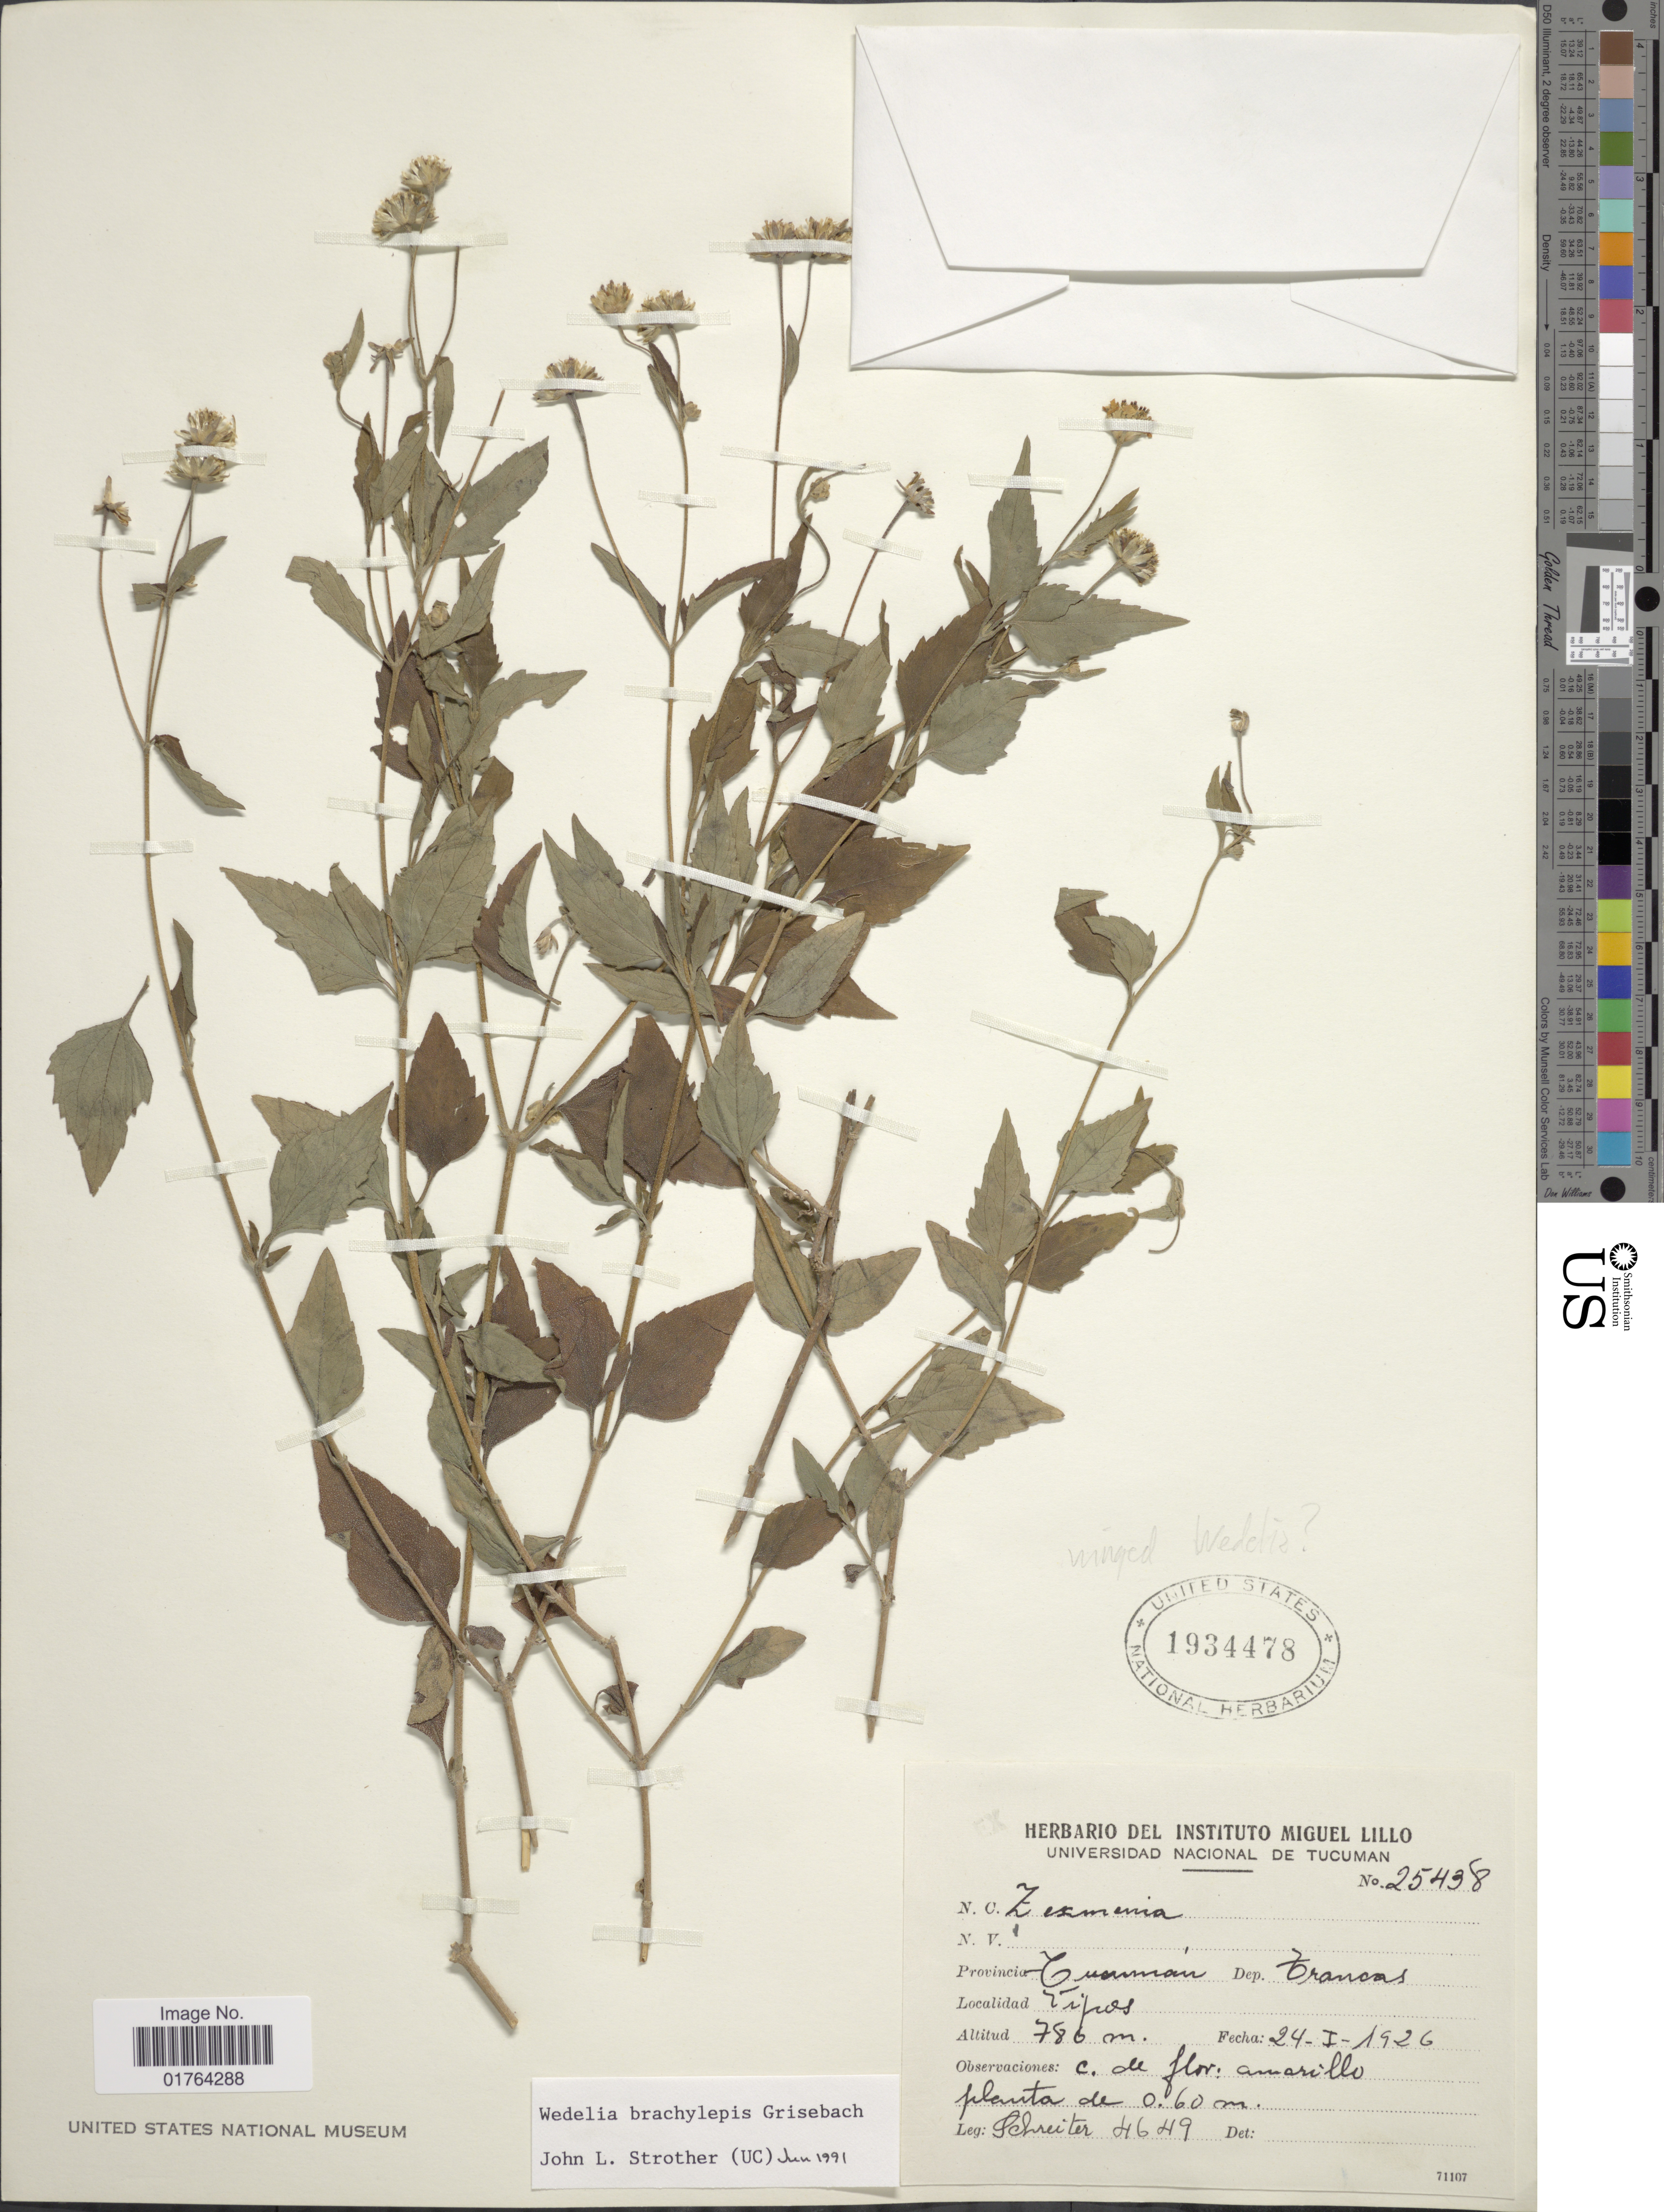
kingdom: Plantae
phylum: Tracheophyta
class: Magnoliopsida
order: Asterales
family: Asteraceae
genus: Wedelia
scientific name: Wedelia brachylepis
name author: Griseb.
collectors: -. Schreiter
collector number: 4649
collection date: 1926-01-24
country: Argentina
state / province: Tucuman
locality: Provincia Tucuman, Dep. Trancas, Vipos.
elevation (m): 780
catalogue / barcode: US 1934475